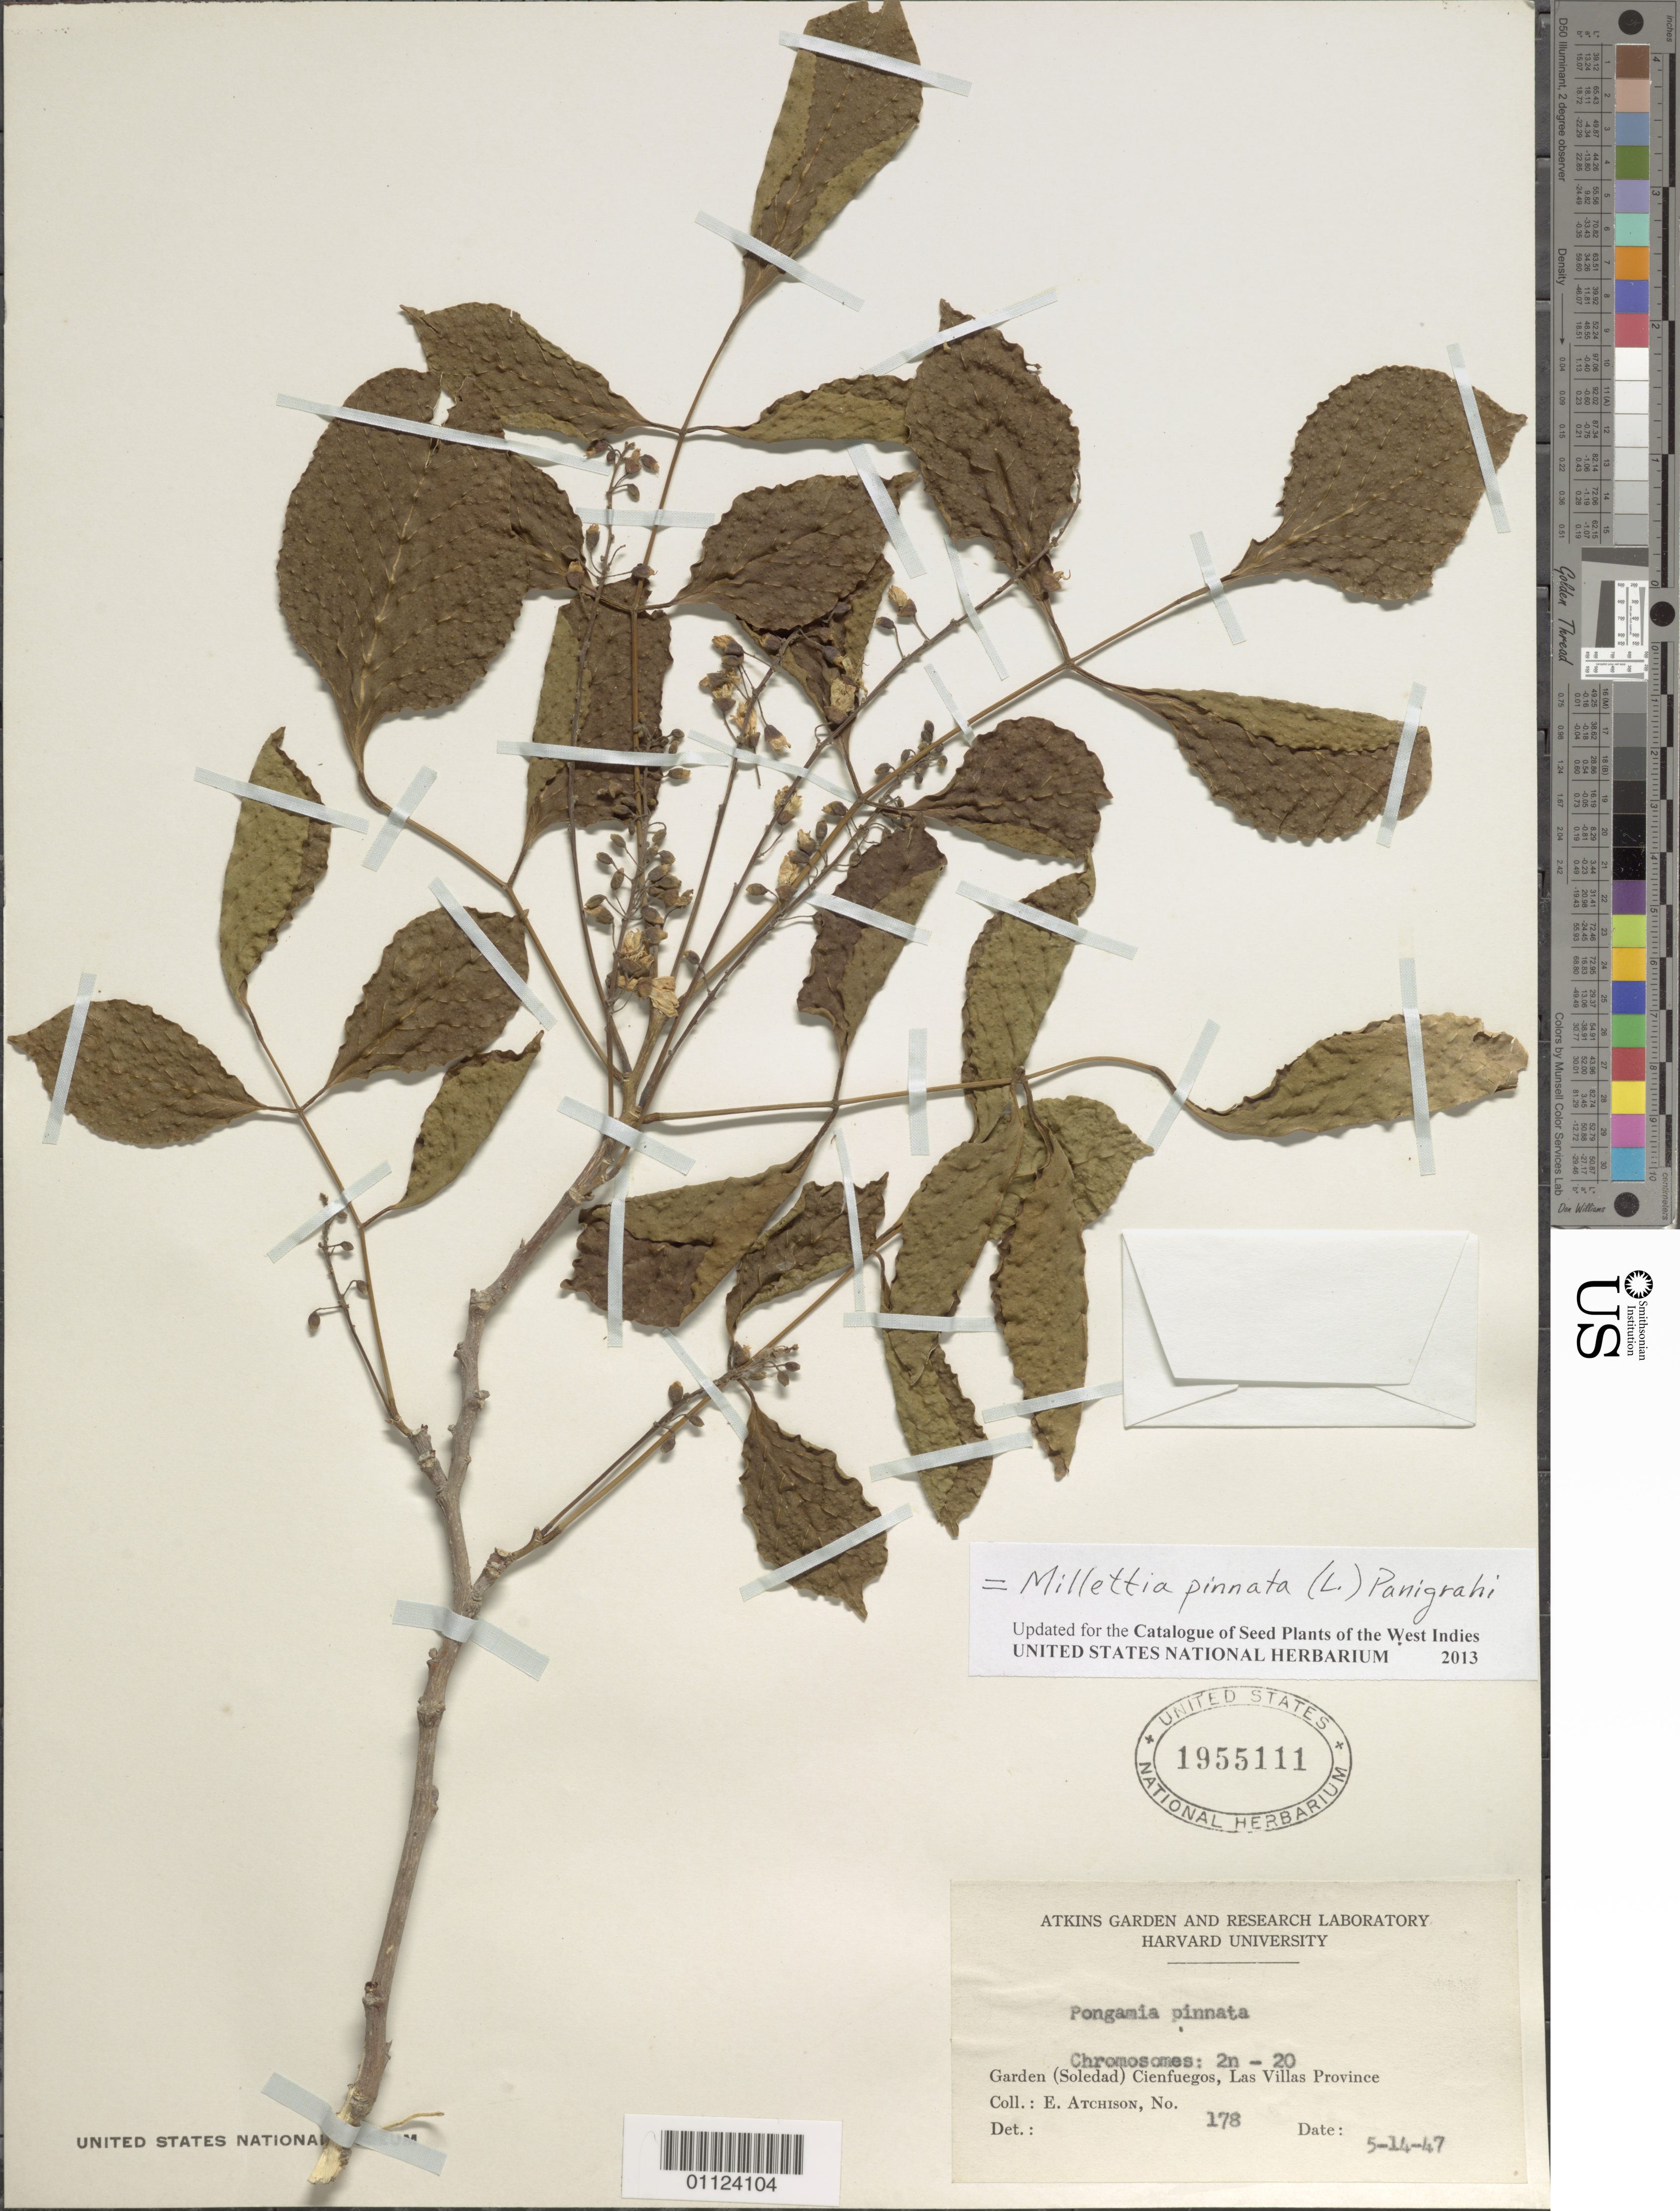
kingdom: Plantae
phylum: Tracheophyta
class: Magnoliopsida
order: Fabales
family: Fabaceae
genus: Millettia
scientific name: Millettia pinnata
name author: (L.) Panigrahi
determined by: Strong, M. T., (US), Smithsonian Institution - National Museum of Natural History (UNITED STATES)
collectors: E. Atchison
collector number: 178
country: Cuba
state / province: Las Villas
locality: Coledad, Cienfuegos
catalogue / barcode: US 1955111